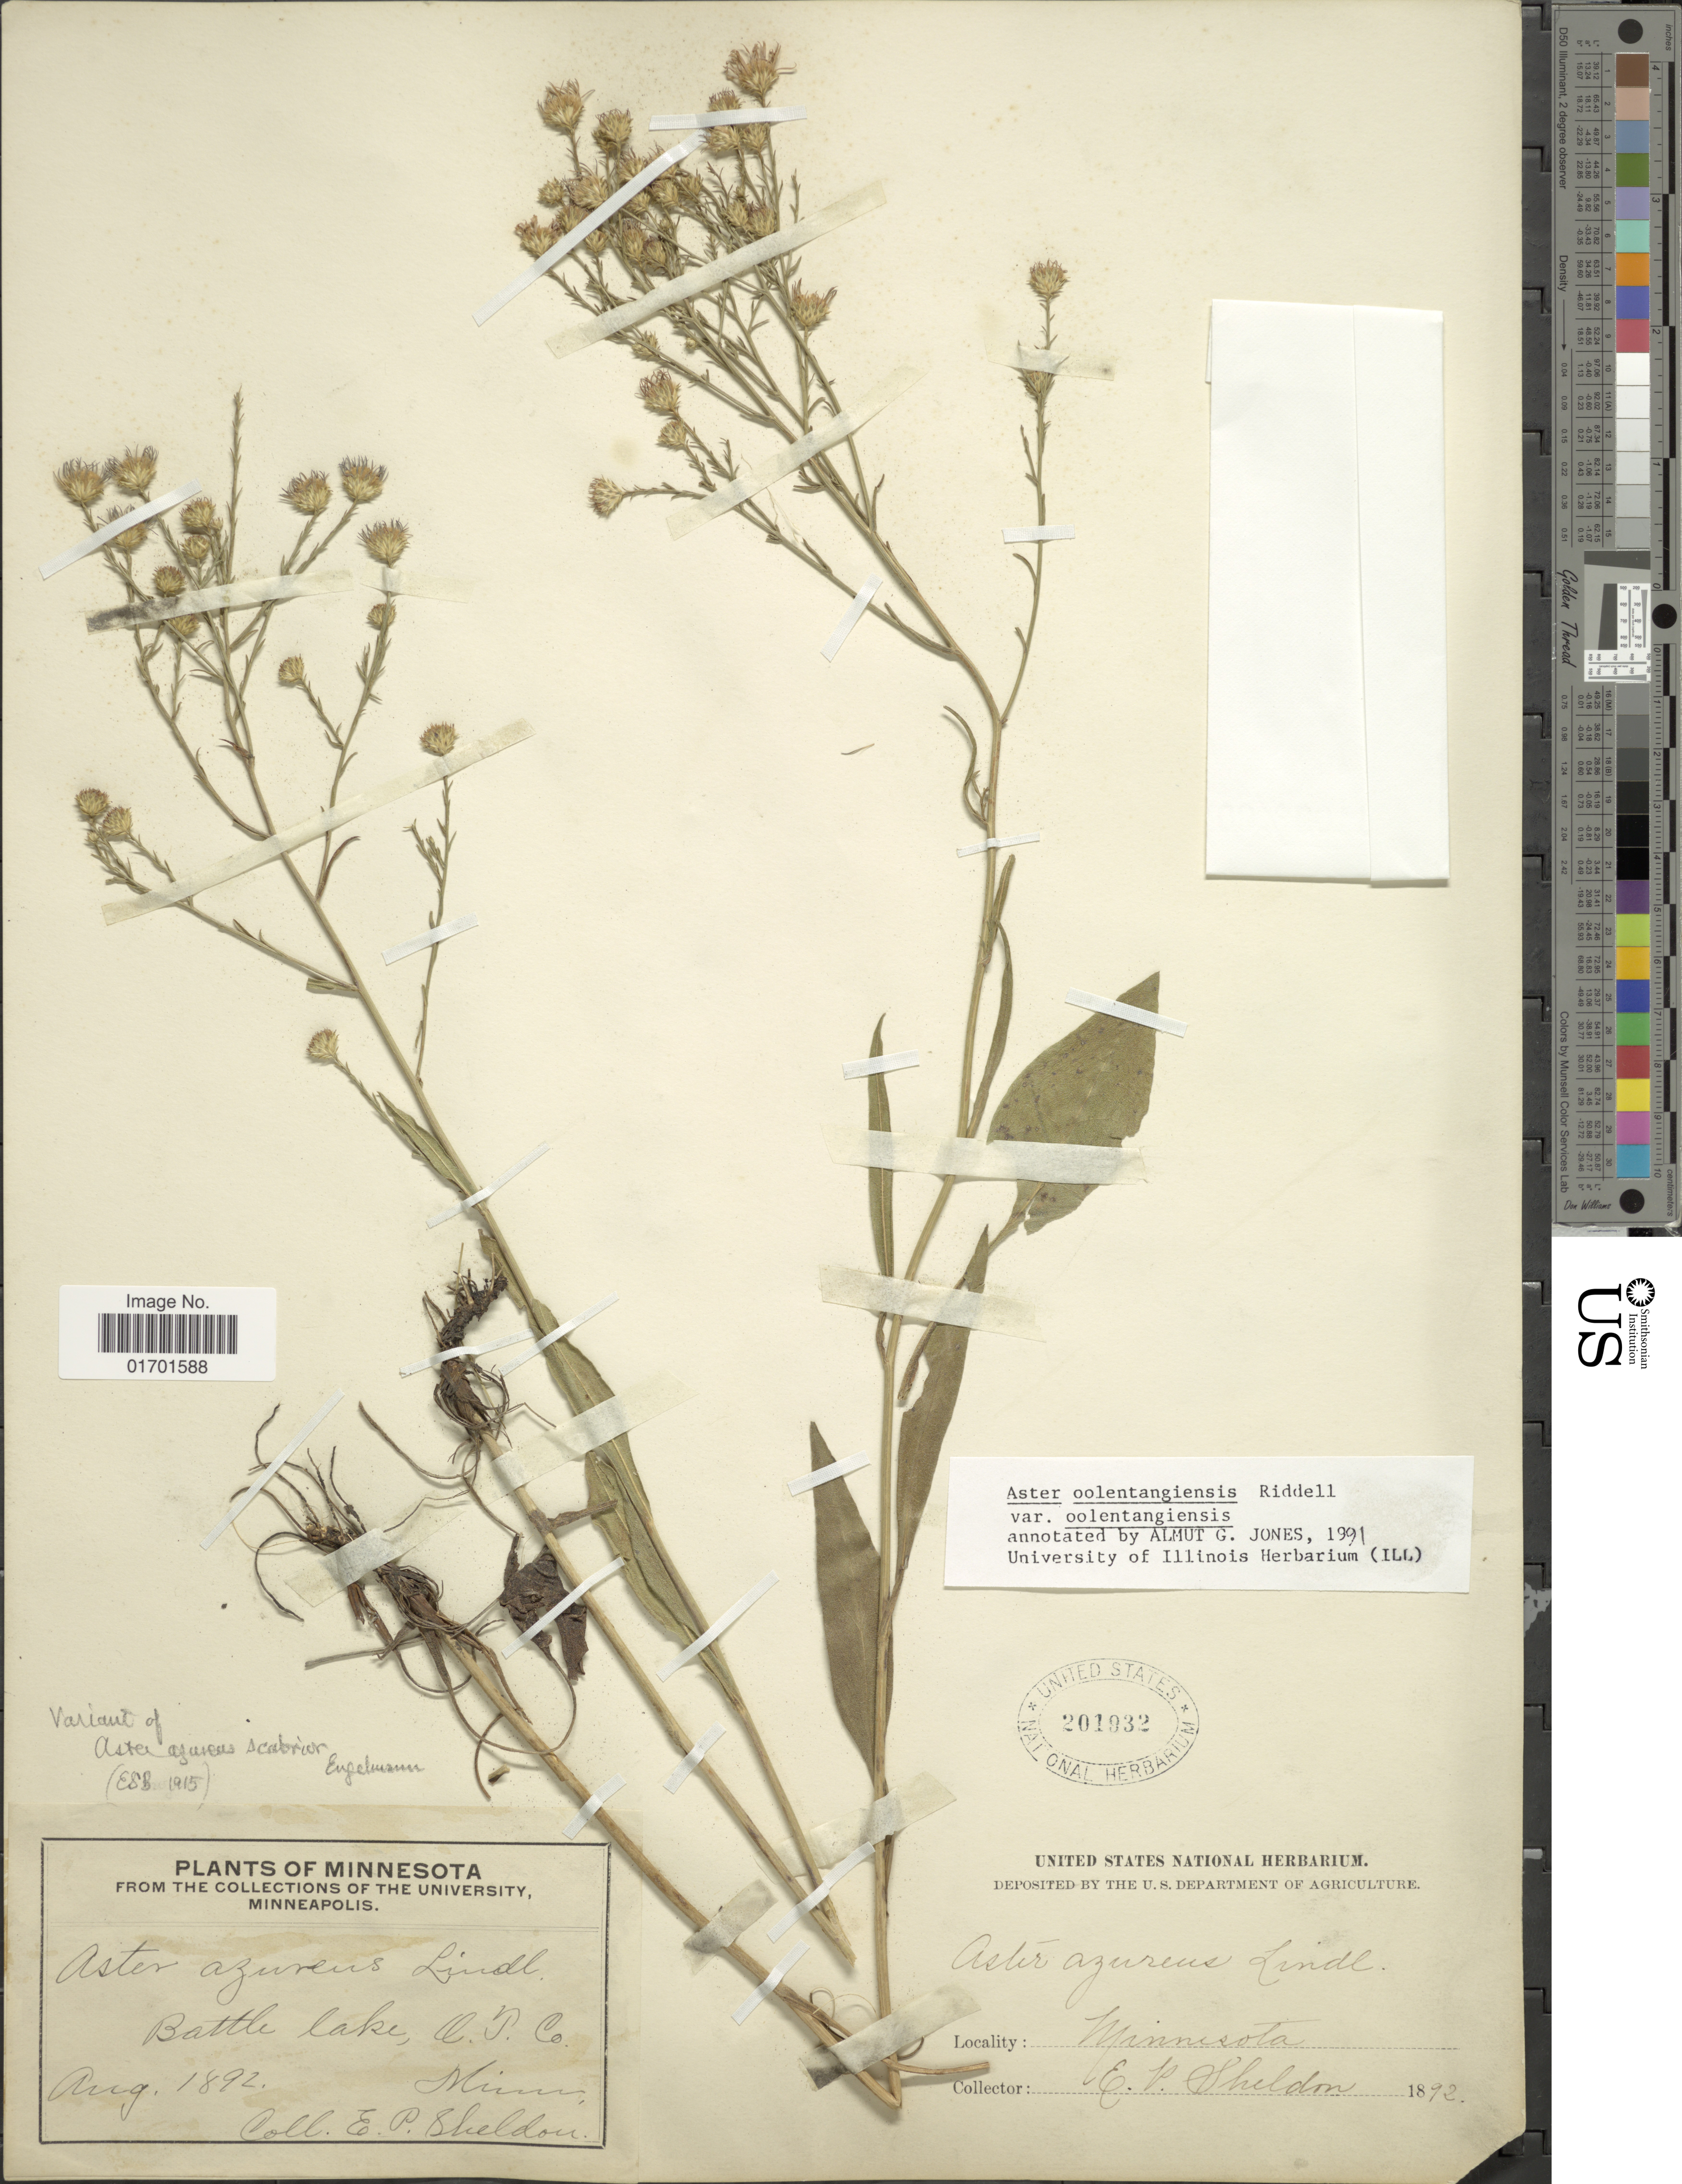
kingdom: Plantae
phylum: Tracheophyta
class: Magnoliopsida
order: Asterales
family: Asteraceae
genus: Symphyotrichum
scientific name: Symphyotrichum oolentangiense var. oolentangiense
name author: G.L. Nesom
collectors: E. P. Sheldon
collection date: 1892-08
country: United States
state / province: Minnesota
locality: Minneapolis, Battle Lake, A.P. Co.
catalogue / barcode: US 201932